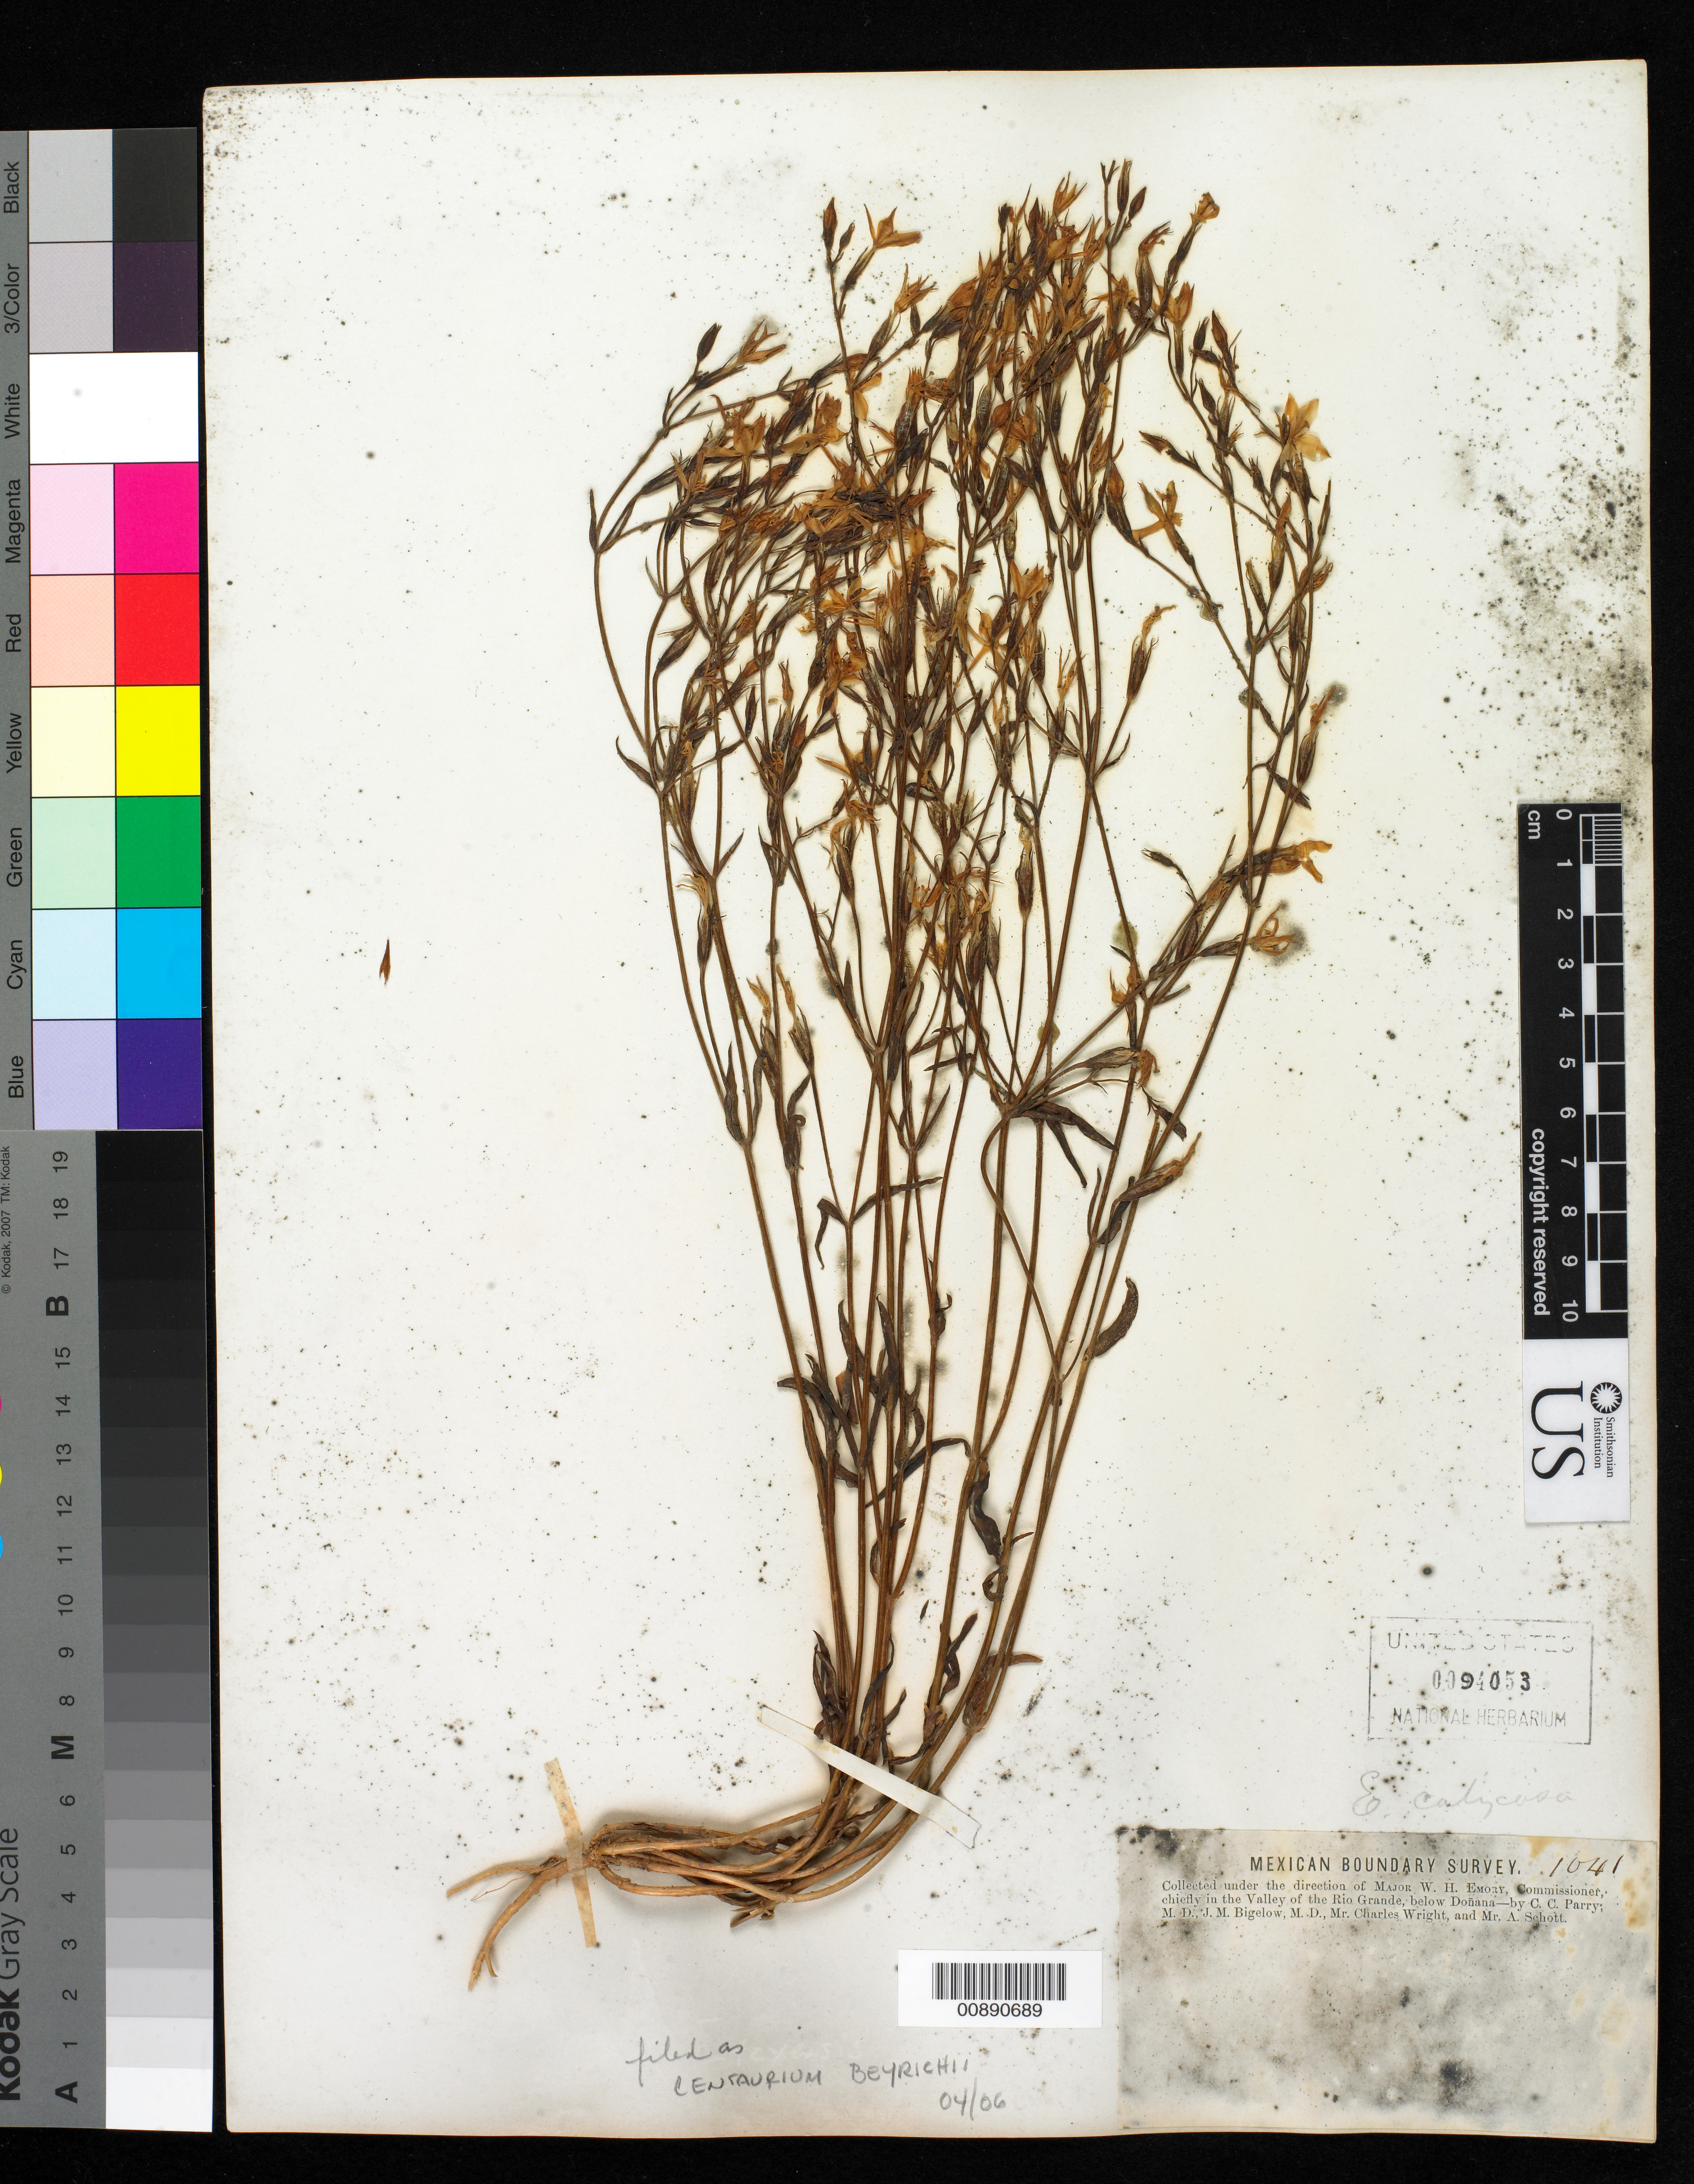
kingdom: Plantae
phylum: Tracheophyta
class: Magnoliopsida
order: Gentianales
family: Gentianaceae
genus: Centaurium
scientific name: Centaurium beyrichii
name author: (Torr.) B.L. Rob.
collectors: C. C. Parry, J. M. Bigelow, C. Wright & A. C. V. Schott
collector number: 1041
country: United States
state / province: New Mexico / Texas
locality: Valley of the Rio Grande, below Doñana.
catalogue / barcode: US 94053